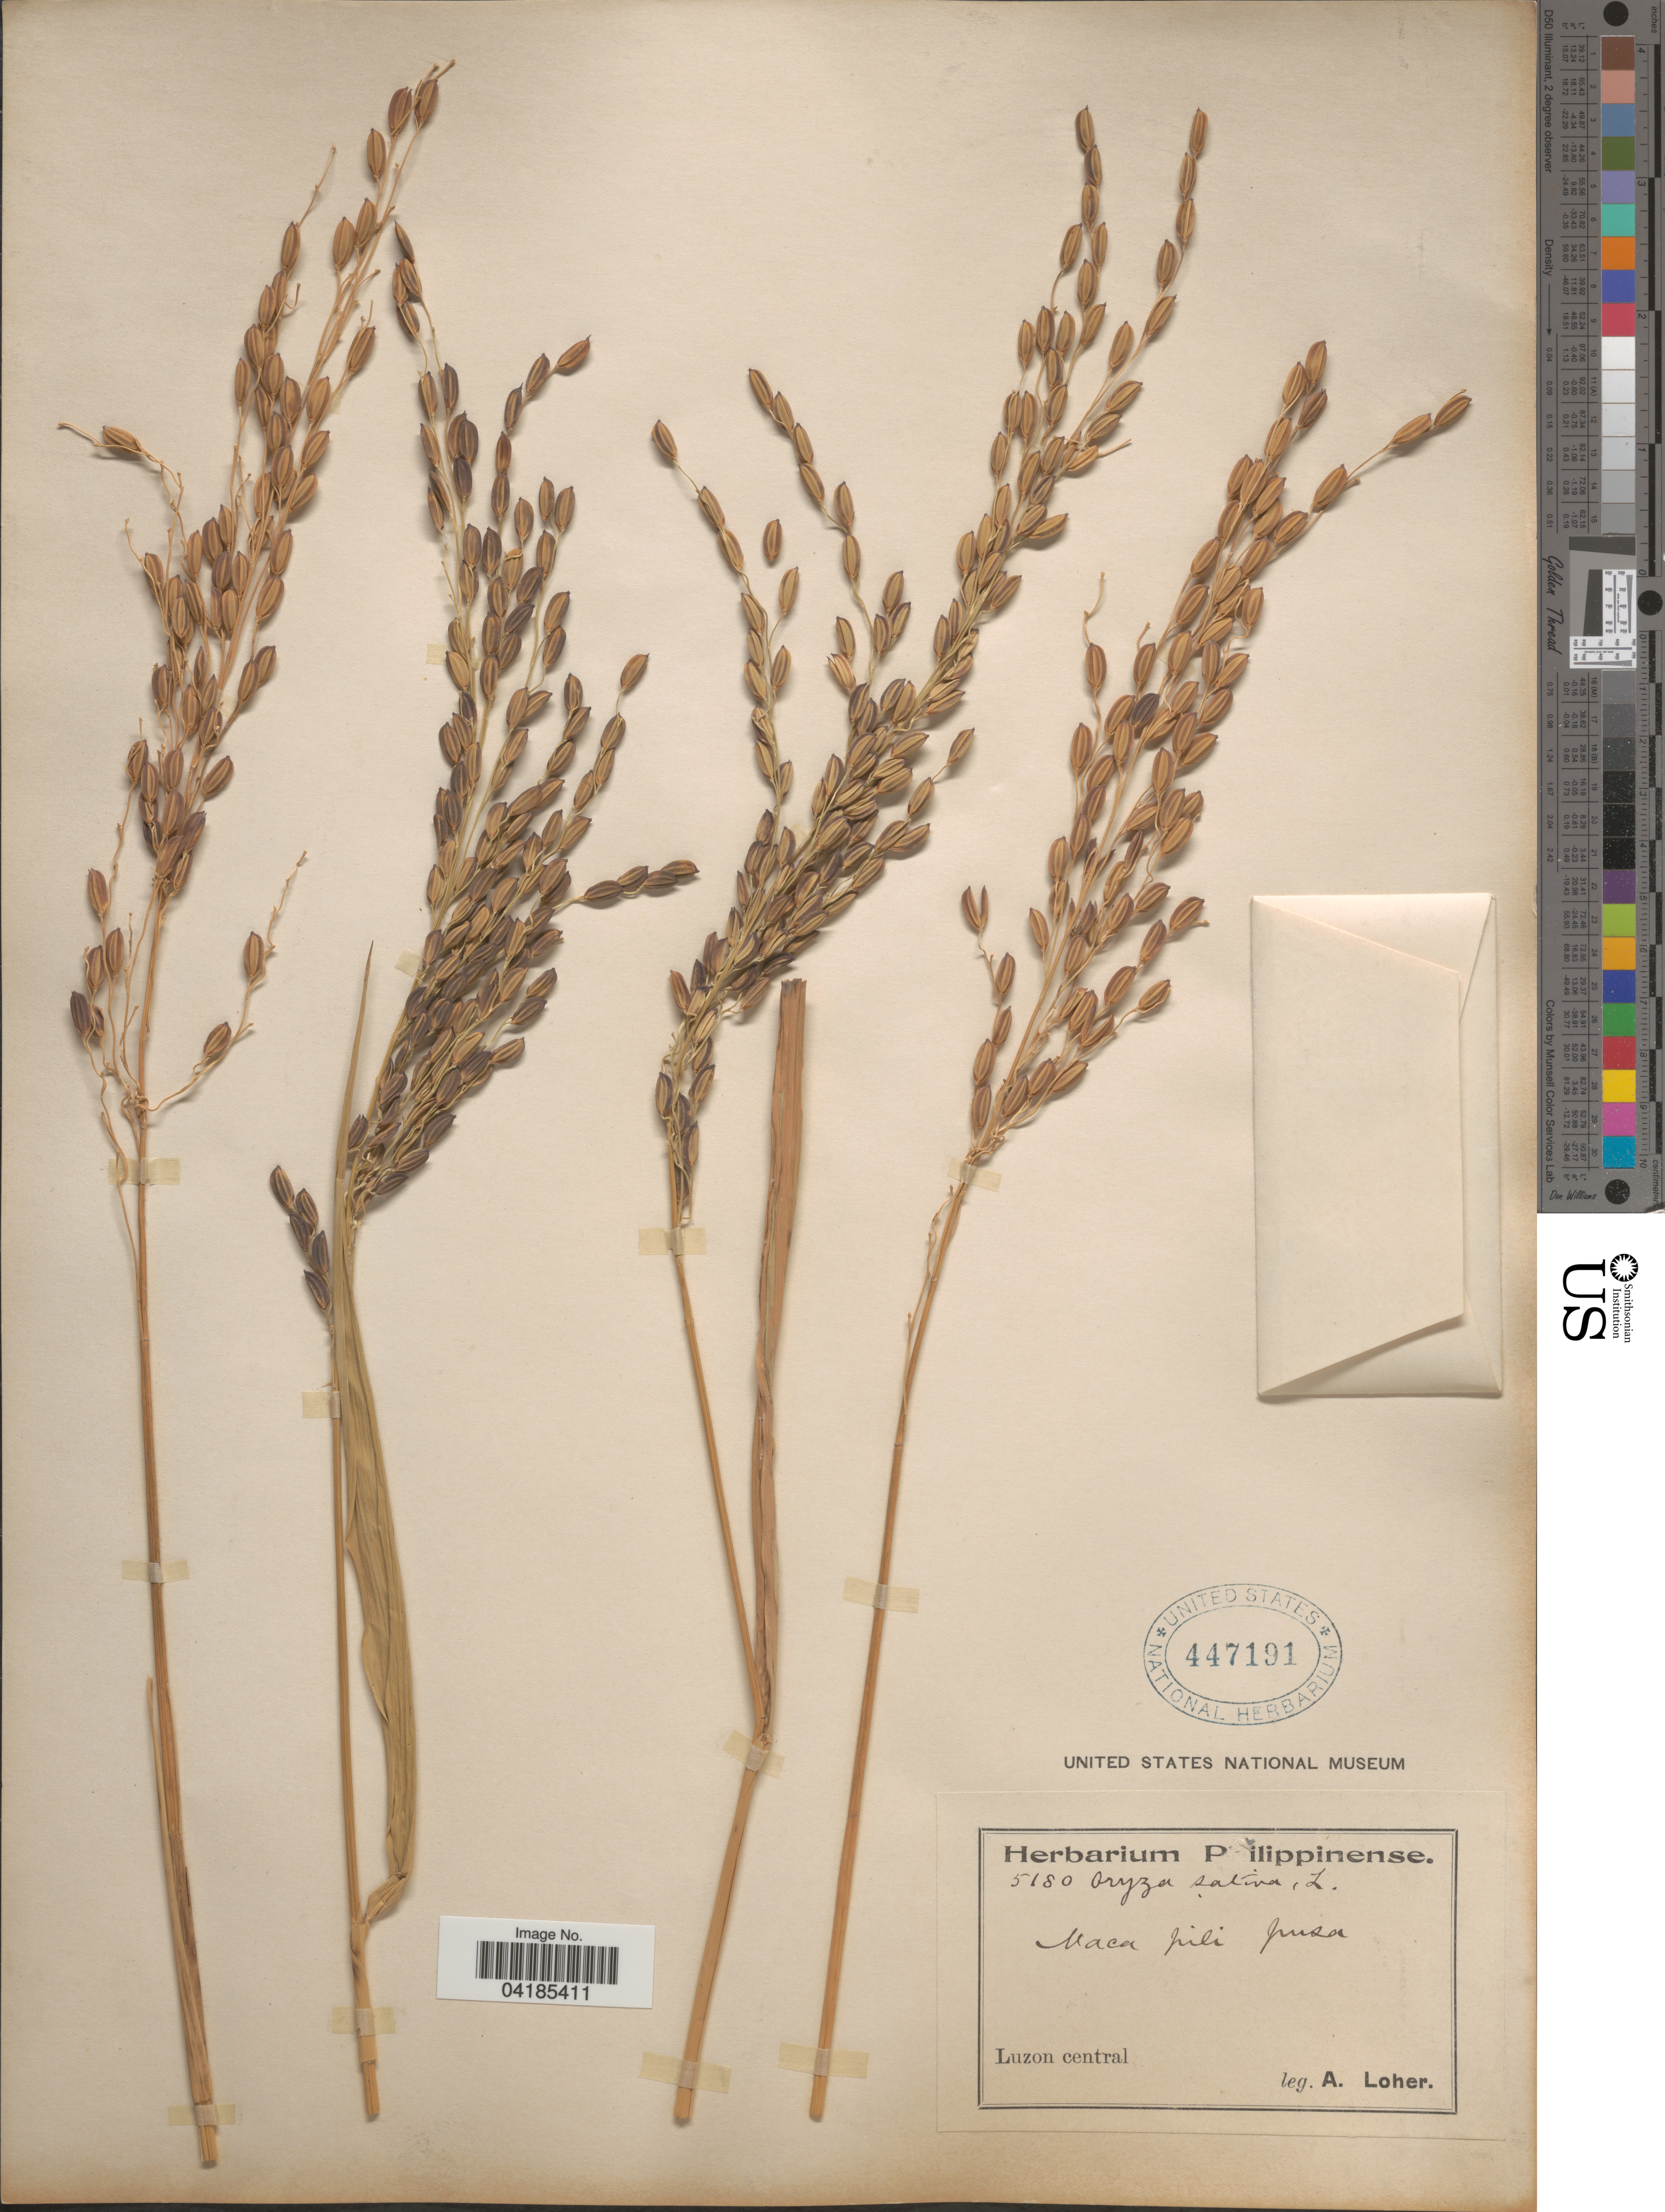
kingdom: Plantae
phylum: Tracheophyta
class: Liliopsida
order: Poales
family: Poaceae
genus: Oryza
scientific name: Oryza sativa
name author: L.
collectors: A. Loher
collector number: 5180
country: Philippines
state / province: Central Luzon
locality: Luzon central.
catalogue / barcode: US 447191